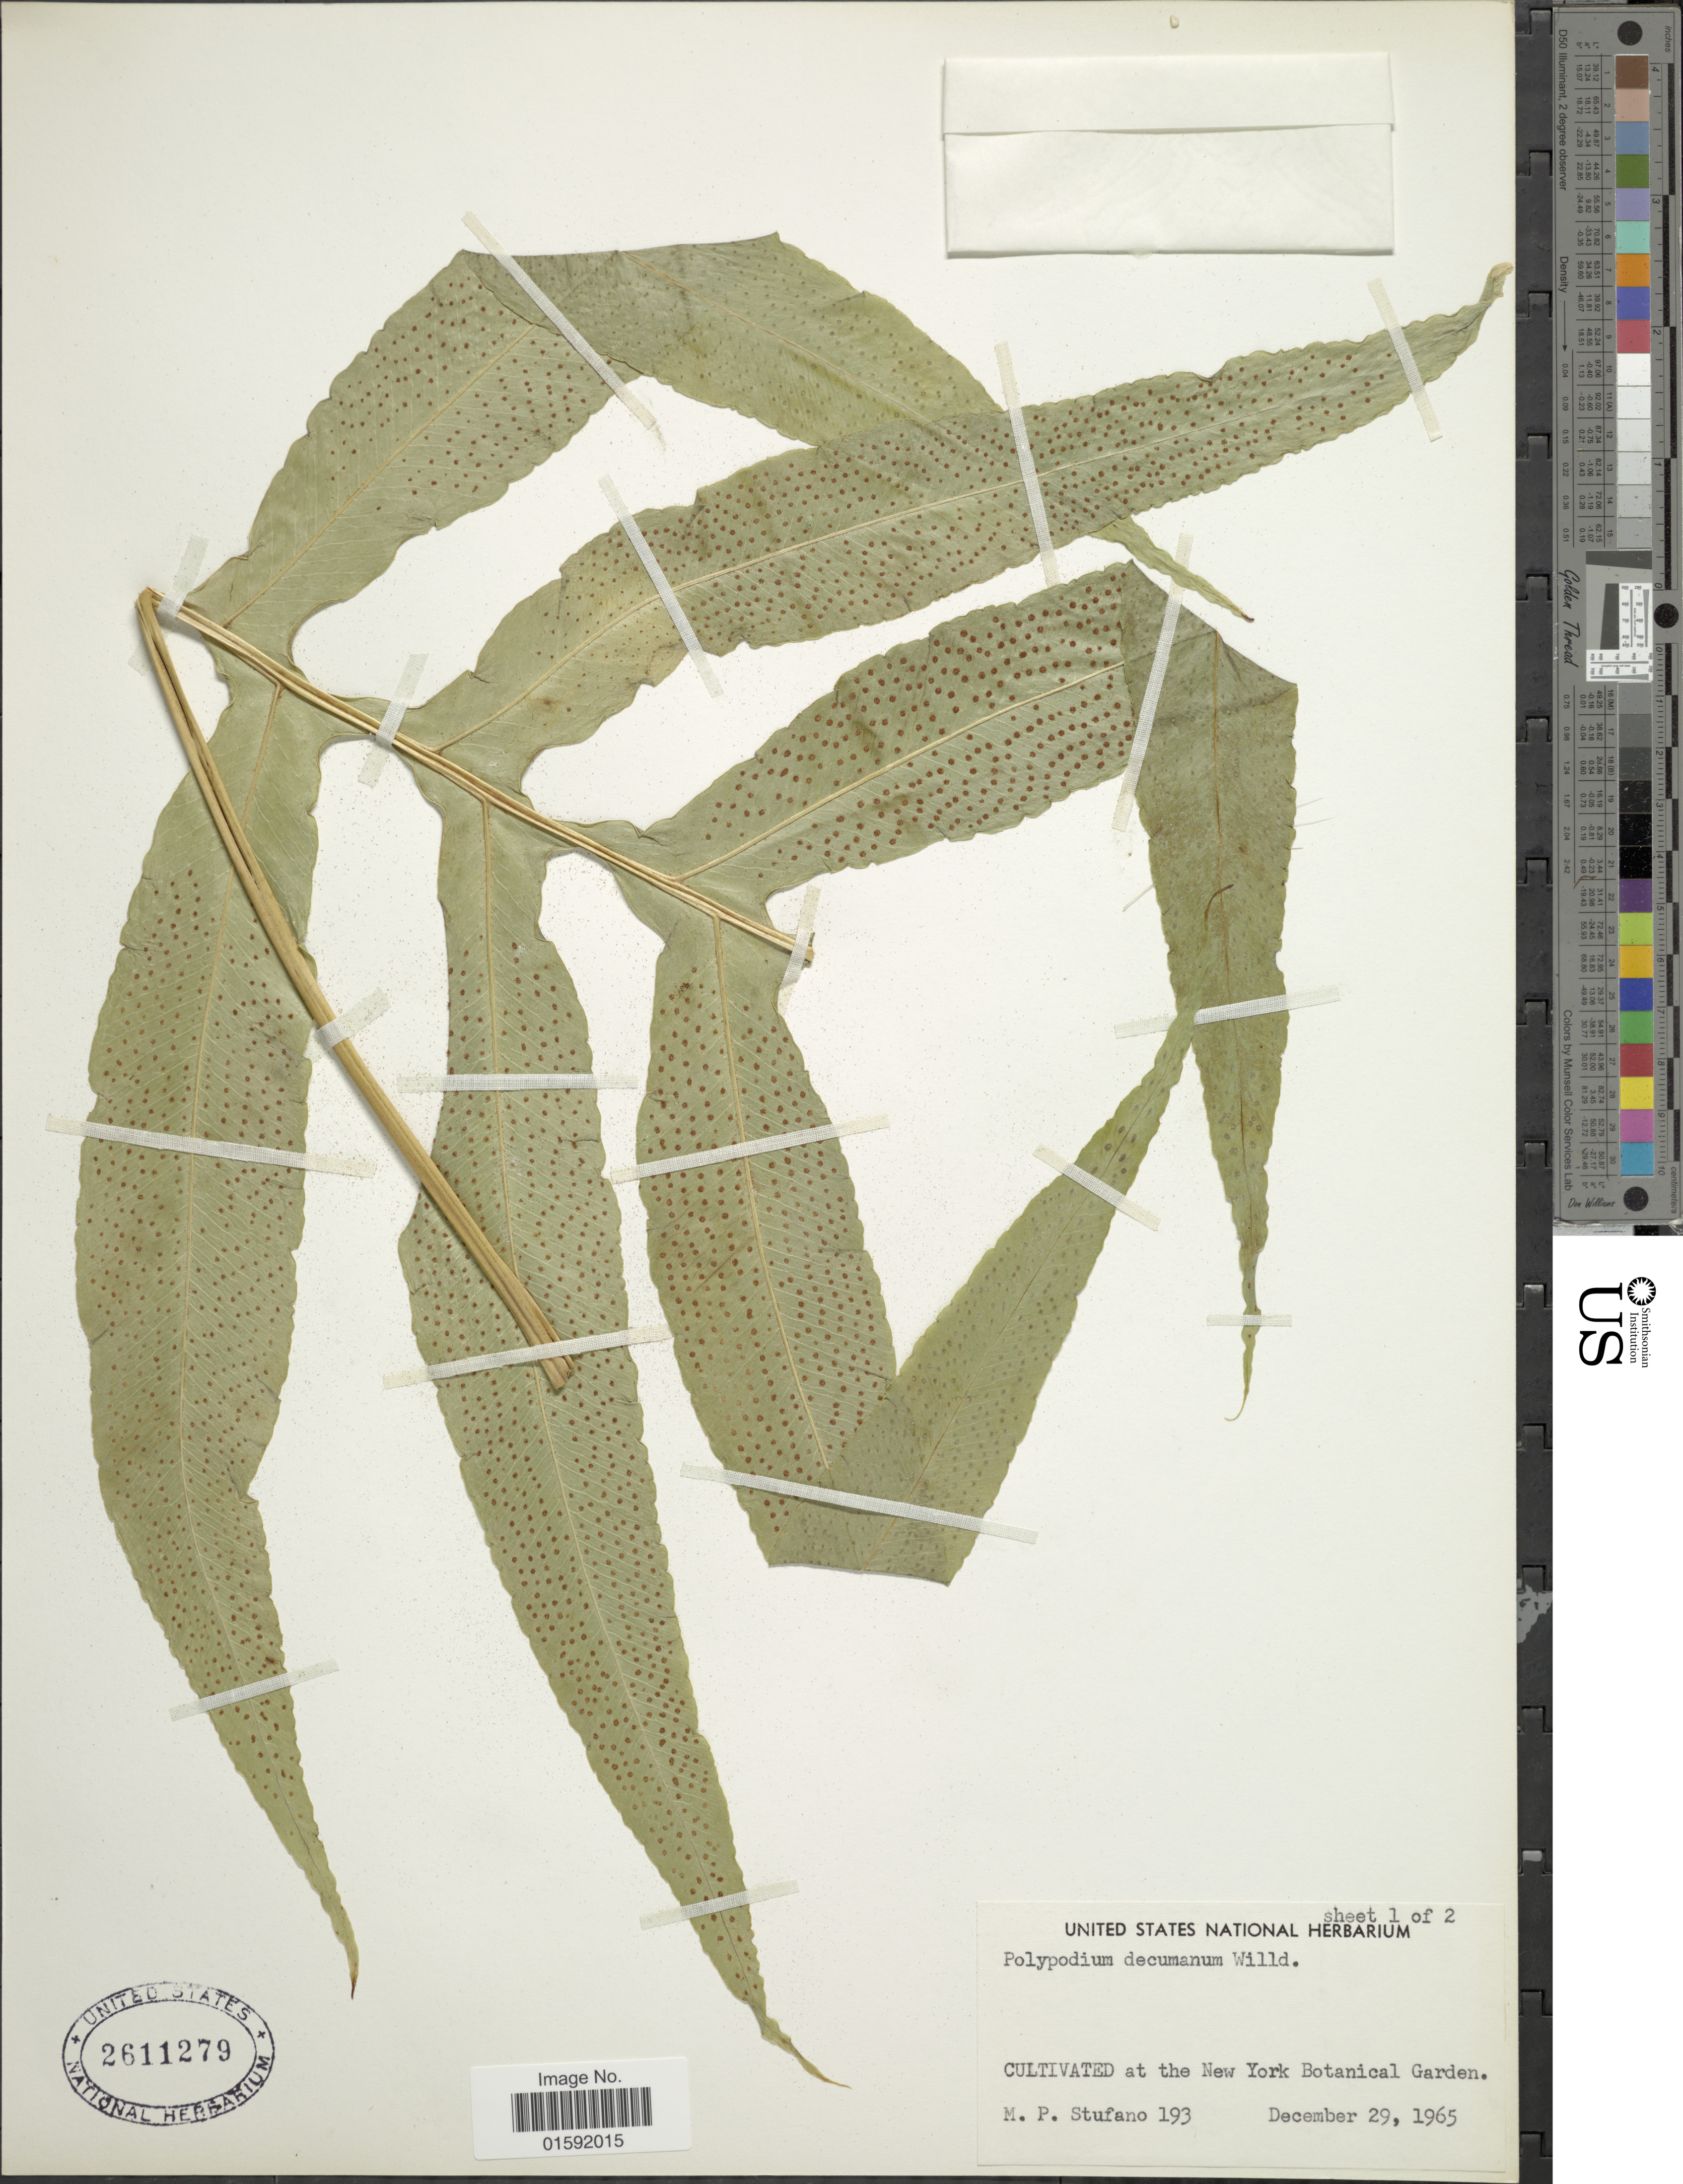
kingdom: Plantae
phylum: Tracheophyta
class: Polypodiopsida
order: Polypodiales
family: Polypodiaceae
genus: Phlebodium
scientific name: Phlebodium decumanum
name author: (Willd.) J. Sm.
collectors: M. Stufano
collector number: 193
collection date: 1965-12-26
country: United States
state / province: New York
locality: New York Botanical Gardens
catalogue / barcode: US 2611279